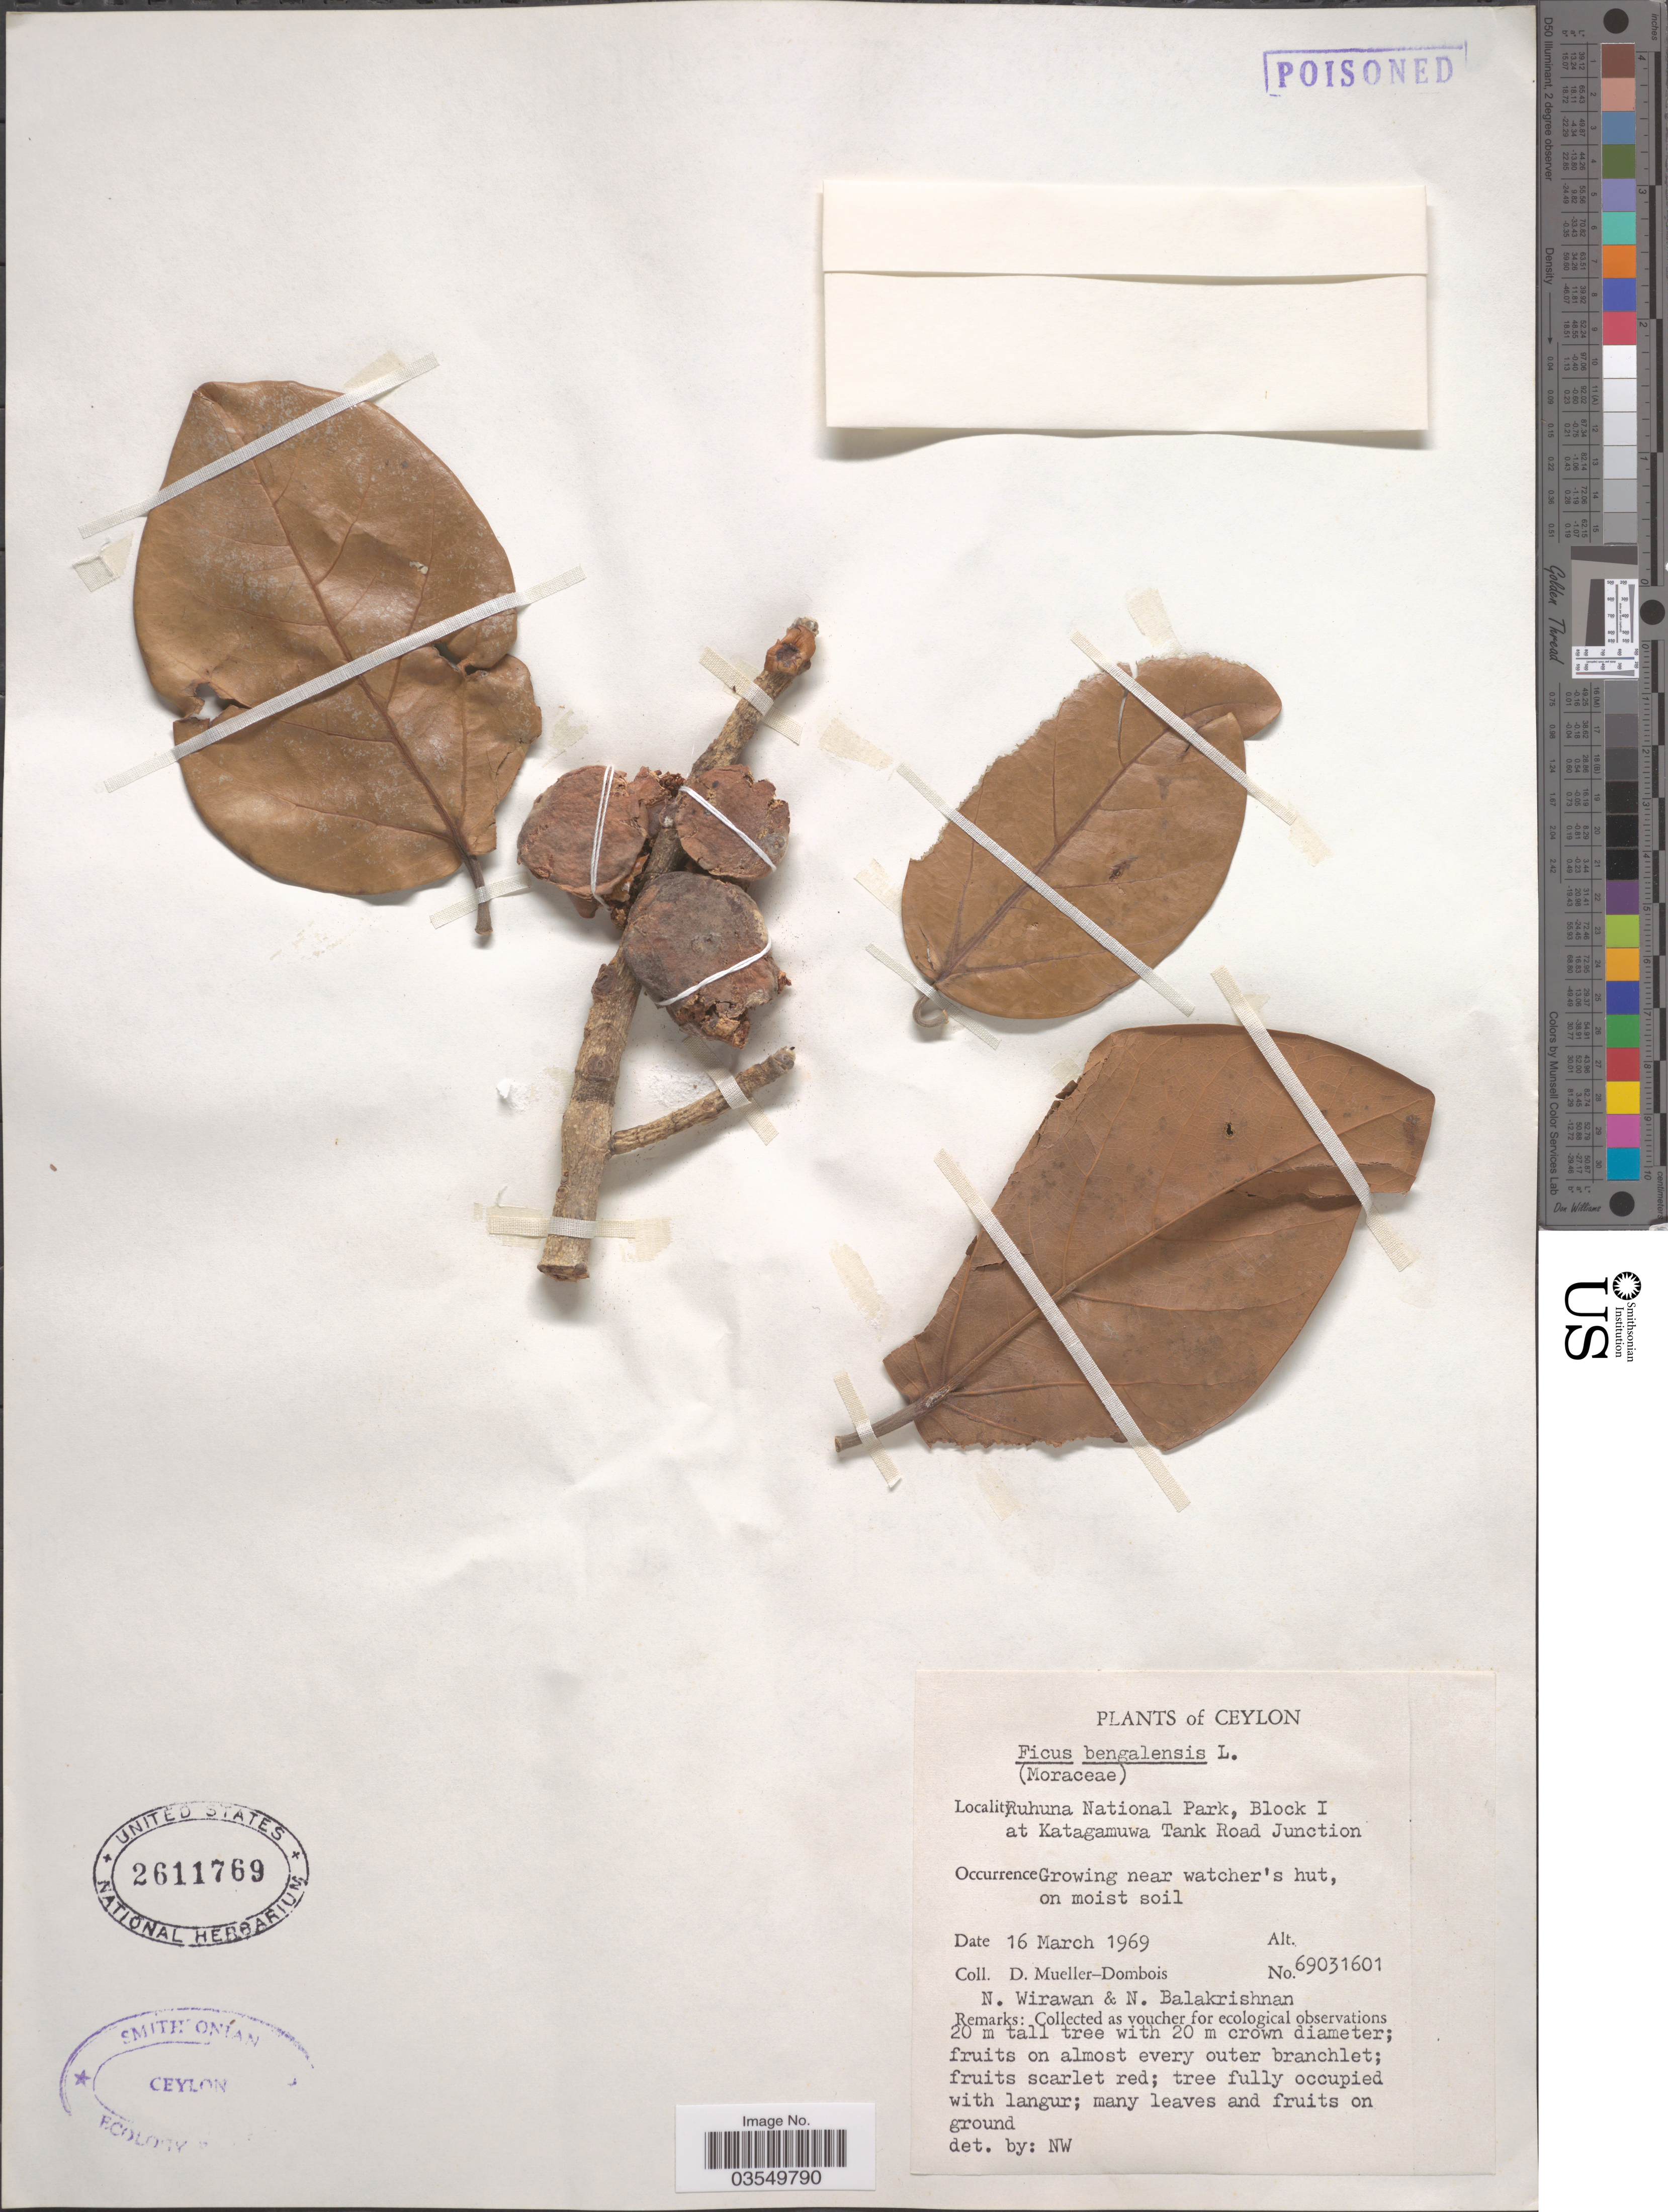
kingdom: Plantae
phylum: Tracheophyta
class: Magnoliopsida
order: Rosales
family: Moraceae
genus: Ficus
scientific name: Ficus benghalensis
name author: L.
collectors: D. Mueller-Dombois, N. Wirawan & N. Balakrishnan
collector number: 69031601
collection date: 1969-03-16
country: Sri Lanka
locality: Ceylon. Ruhuna National Park, Block I at Katagamuwa Tank Road Junction.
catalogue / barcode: US 2611769